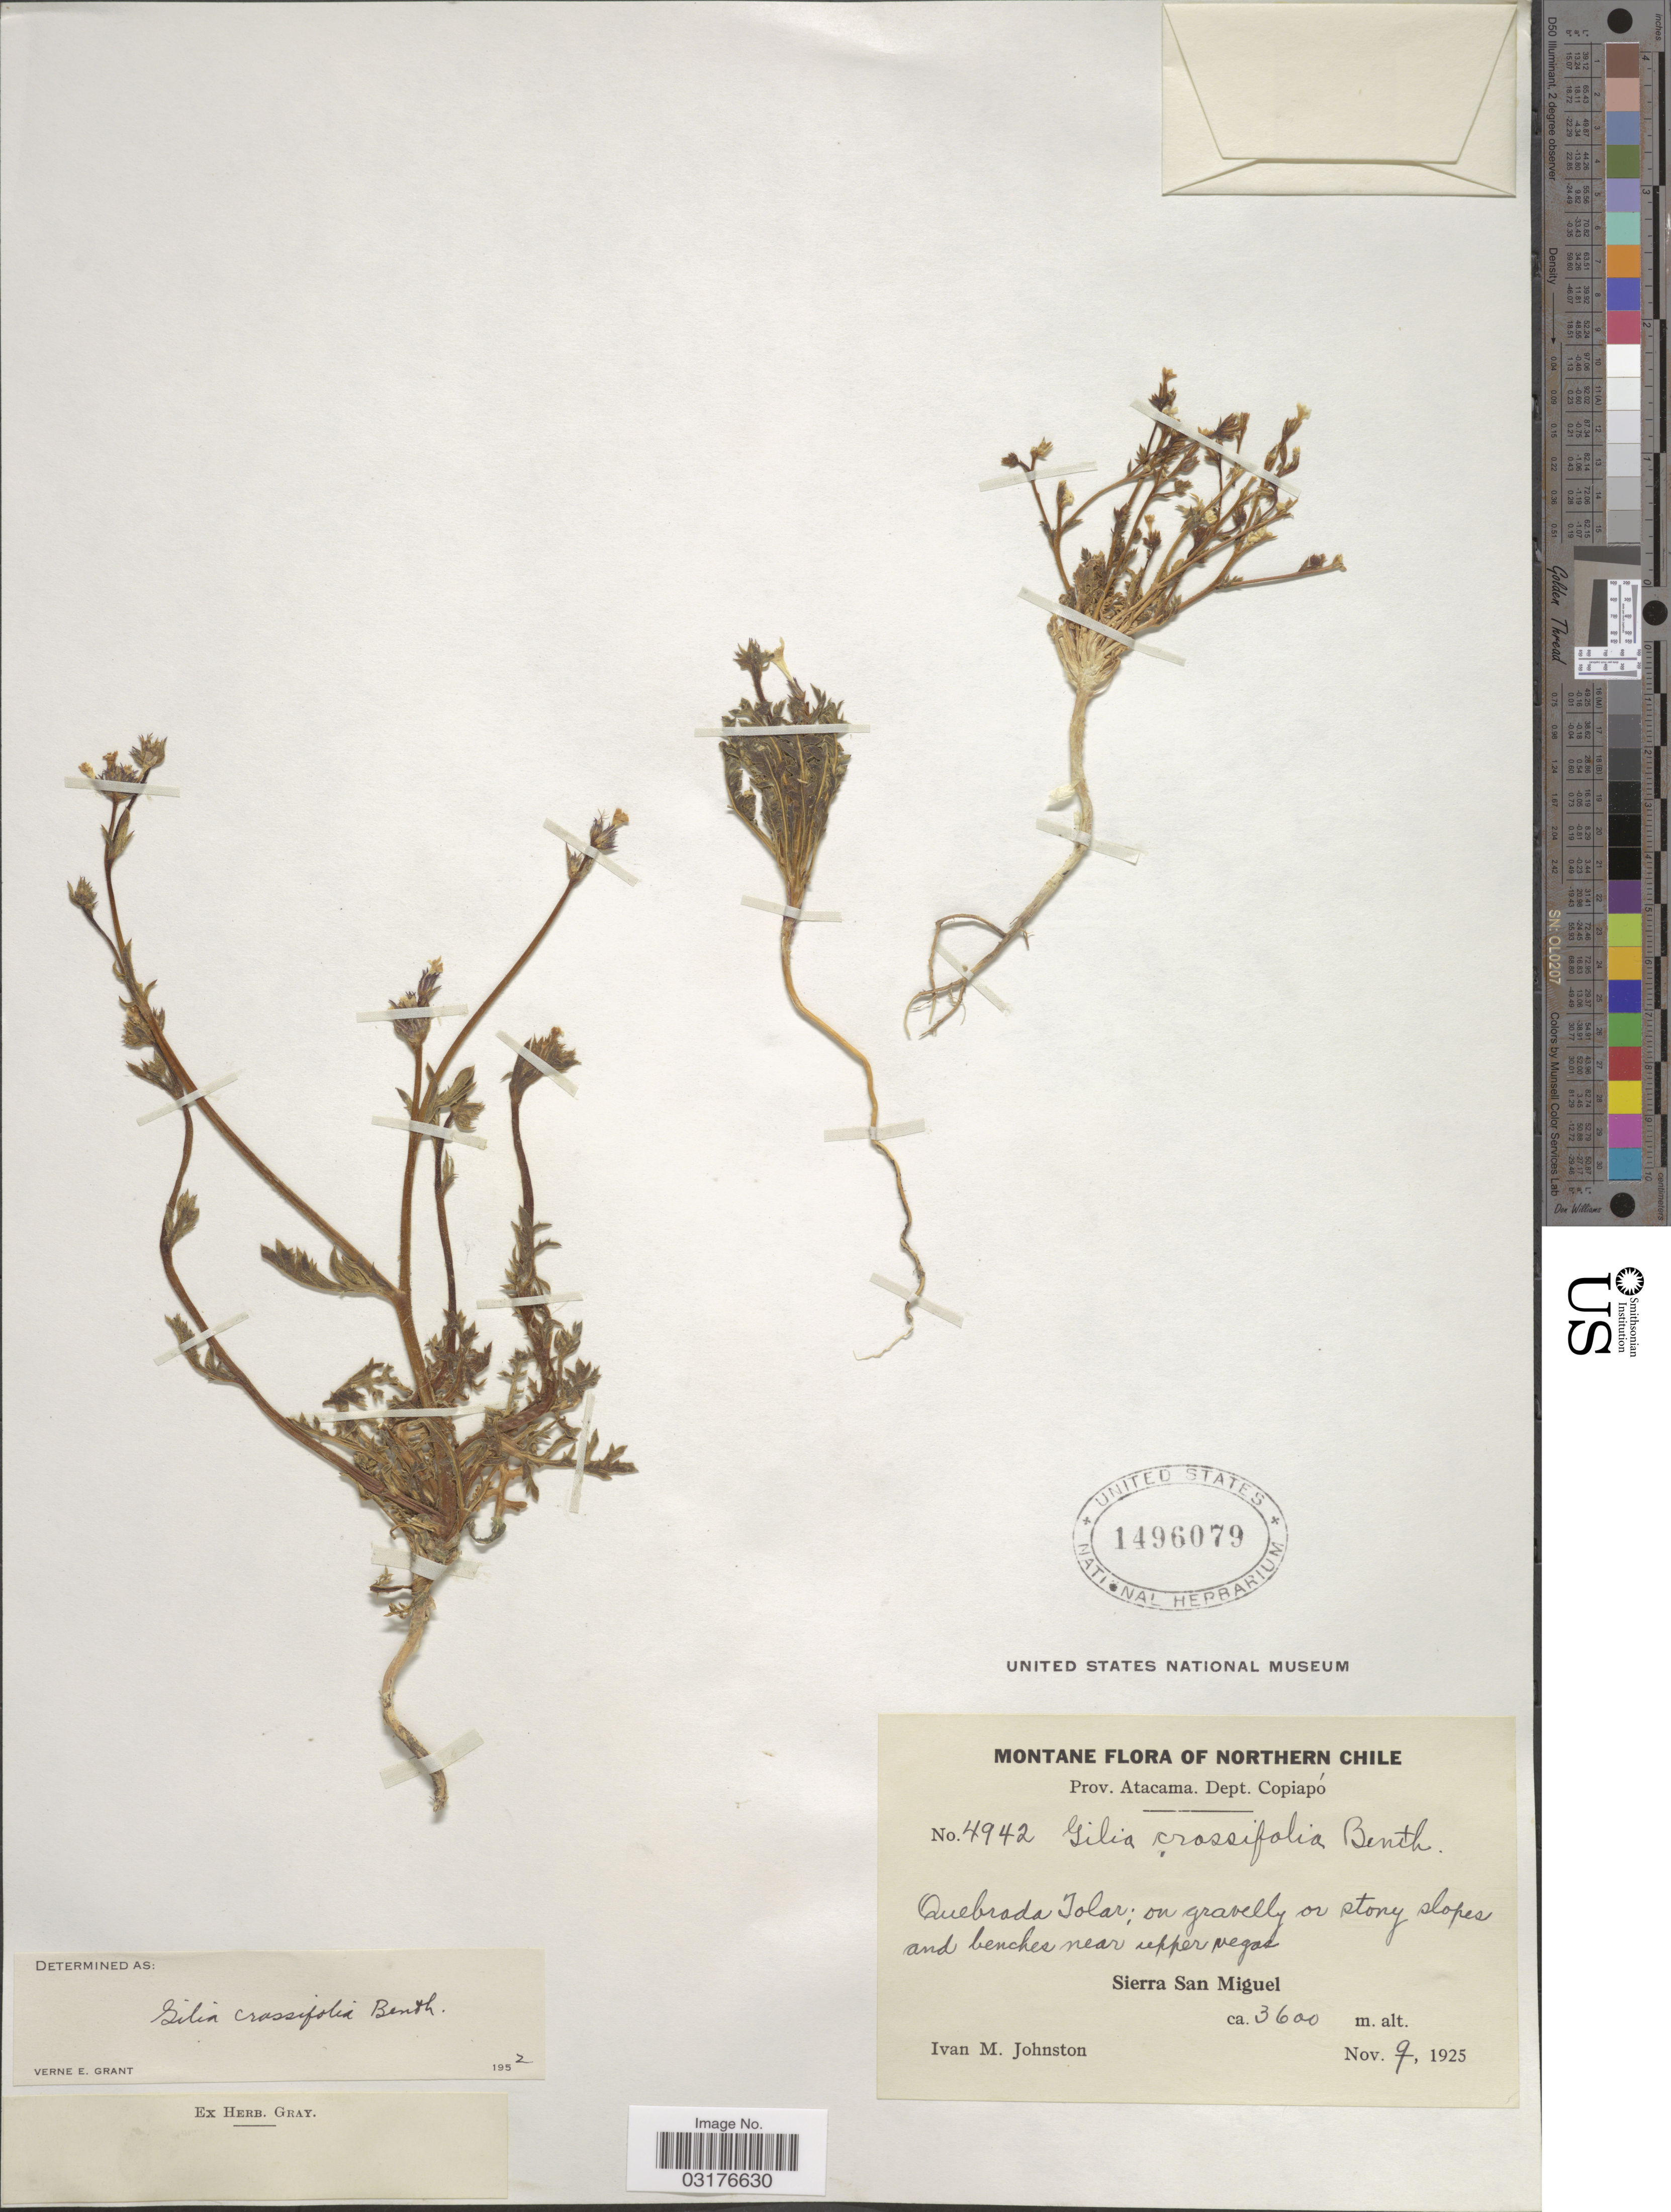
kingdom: Plantae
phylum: Tracheophyta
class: Magnoliopsida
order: Ericales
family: Polemoniaceae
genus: Gilia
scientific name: Gilia crassifolia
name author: Benth.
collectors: I.M. Johnston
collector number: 4942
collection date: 1925-11-09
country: Chile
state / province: Atacama (III)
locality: Montane of northern Chile. Dept. Copiapó. Quebrada Tolar; on gravelly or stony slopes and benches near upper vegas. Sierra San Miguel.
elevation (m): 3600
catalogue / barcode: US 1496079